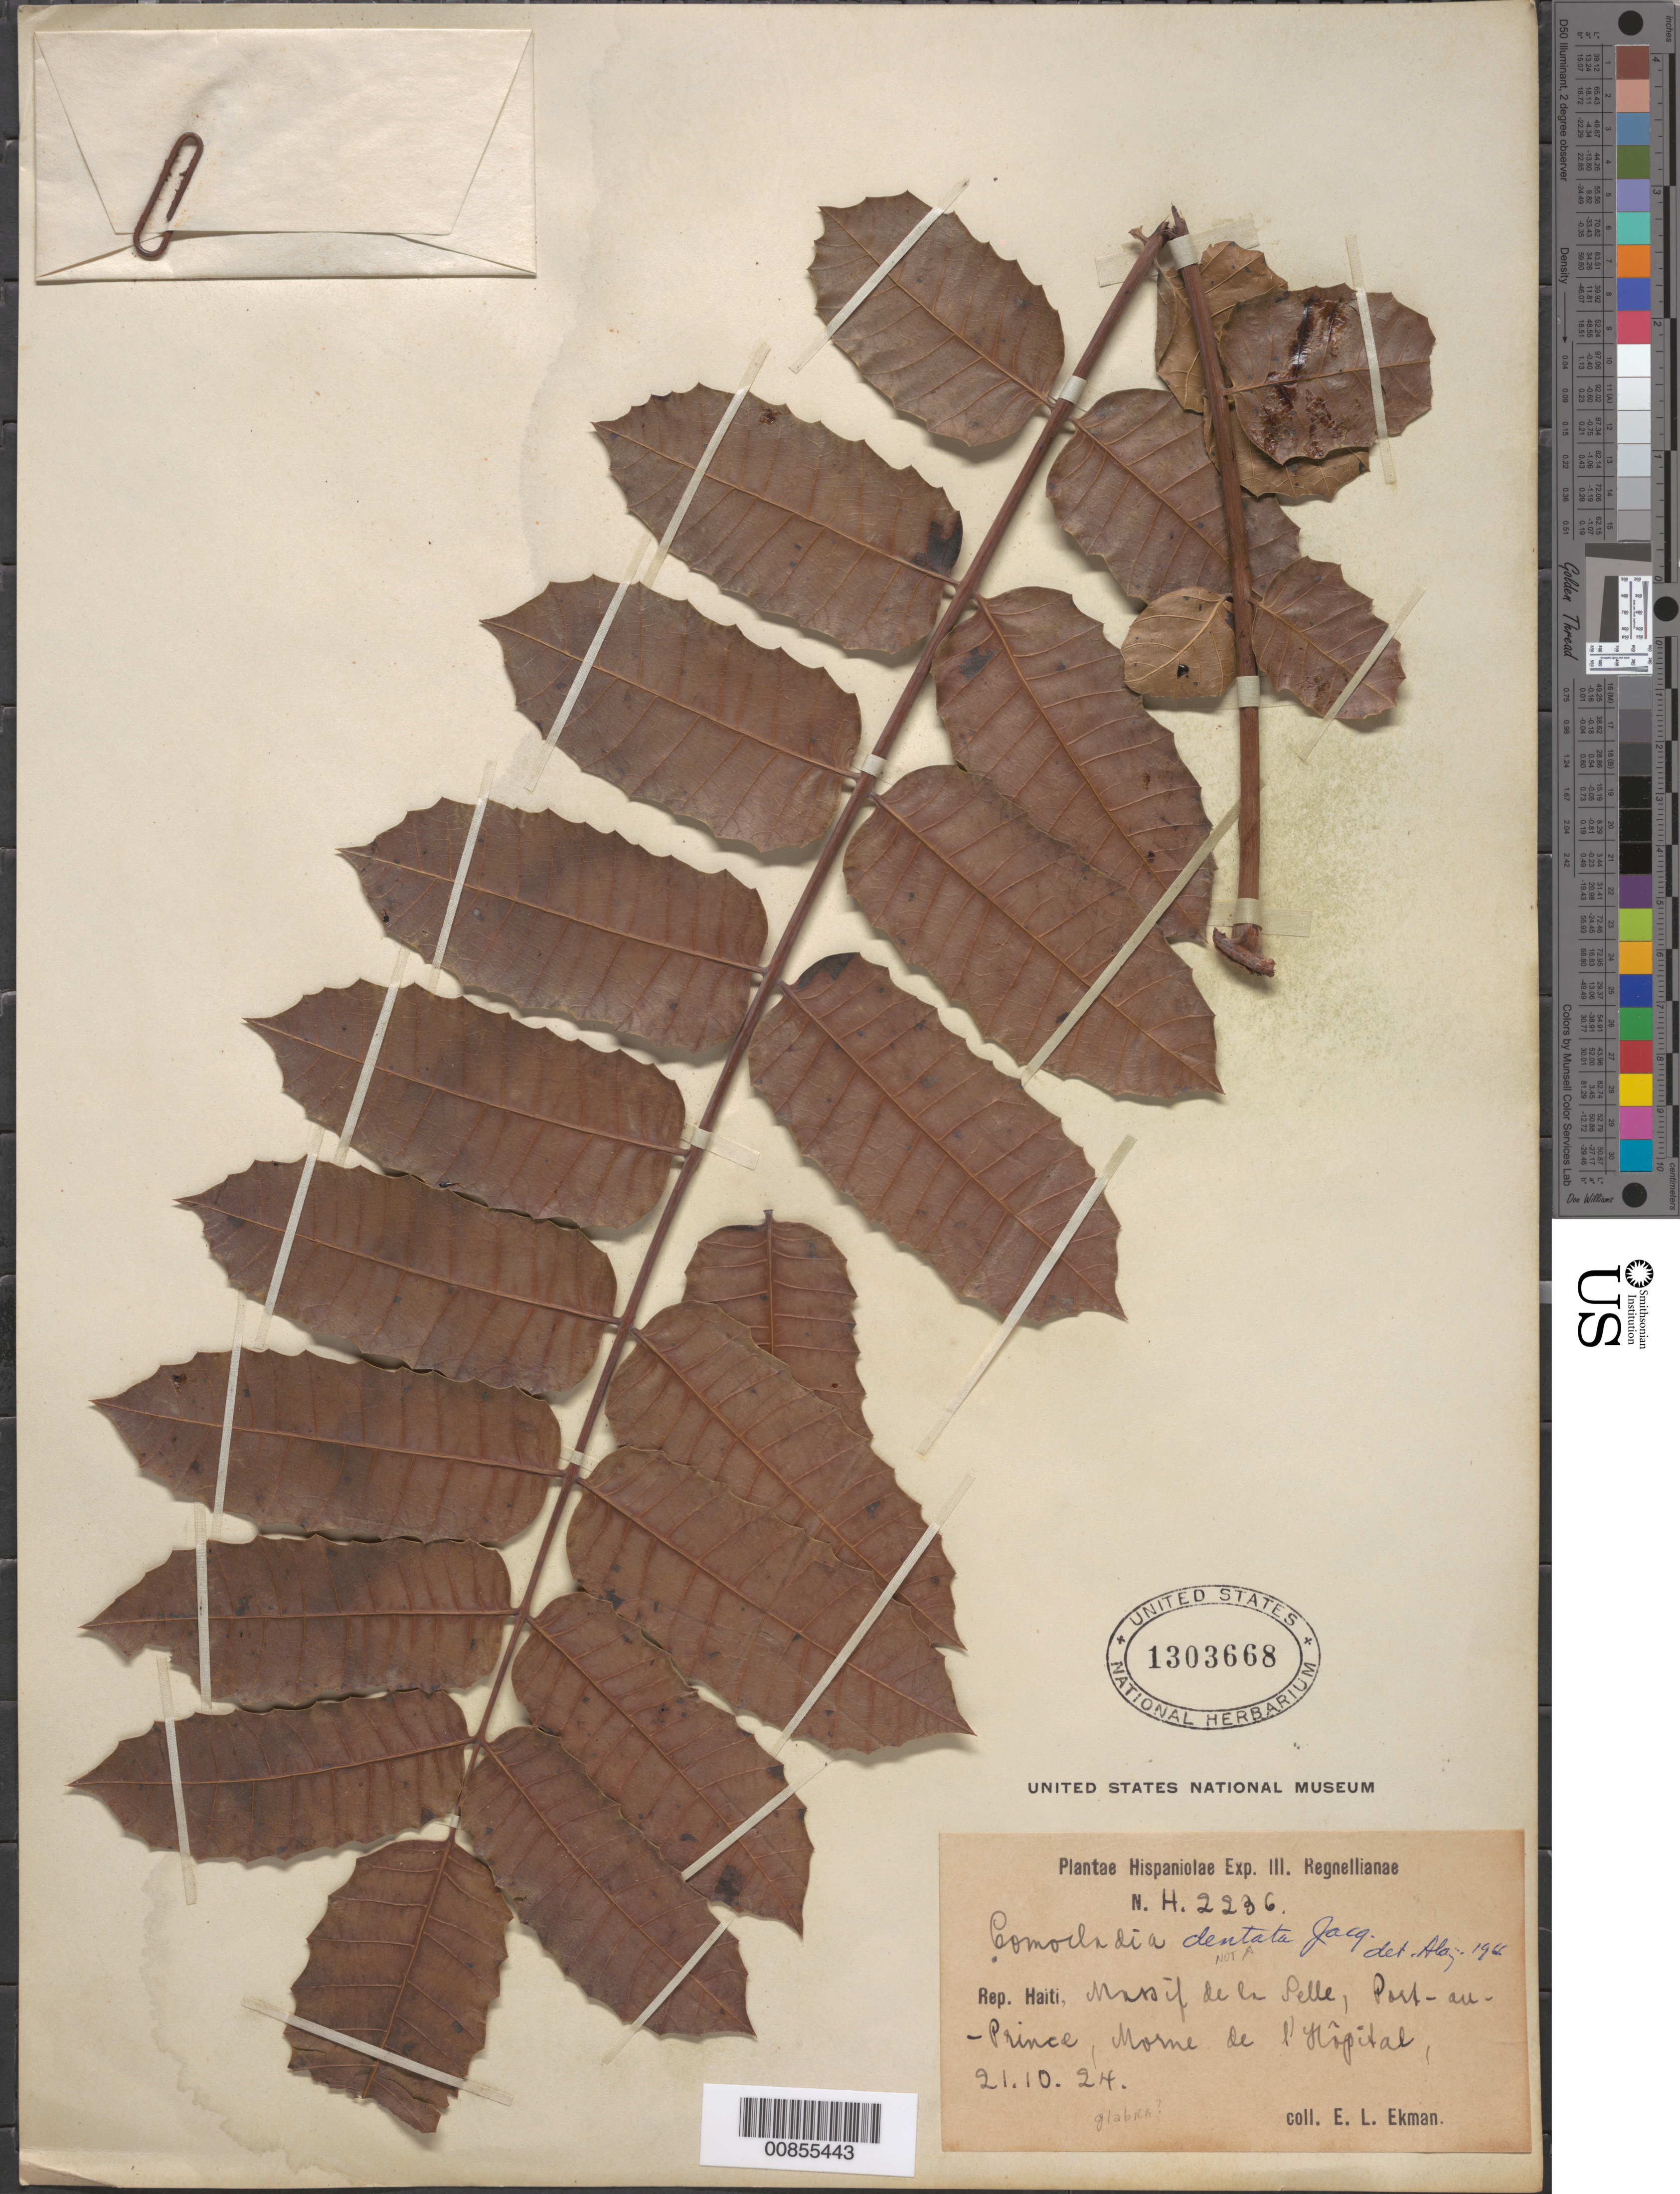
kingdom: Plantae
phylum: Tracheophyta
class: Magnoliopsida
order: Sapindales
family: Anacardiaceae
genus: Comocladia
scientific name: Comocladia dentata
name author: Jacq.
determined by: Liogier, Alain H.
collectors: E. L. Ekman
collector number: H 2236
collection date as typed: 21 Oct 1924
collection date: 1924-10-21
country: Haiti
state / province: Ouest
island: Hispaniola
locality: Massif de la Selle, Port-au-Prince, Morne de l'Hôpital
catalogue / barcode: US 1303668